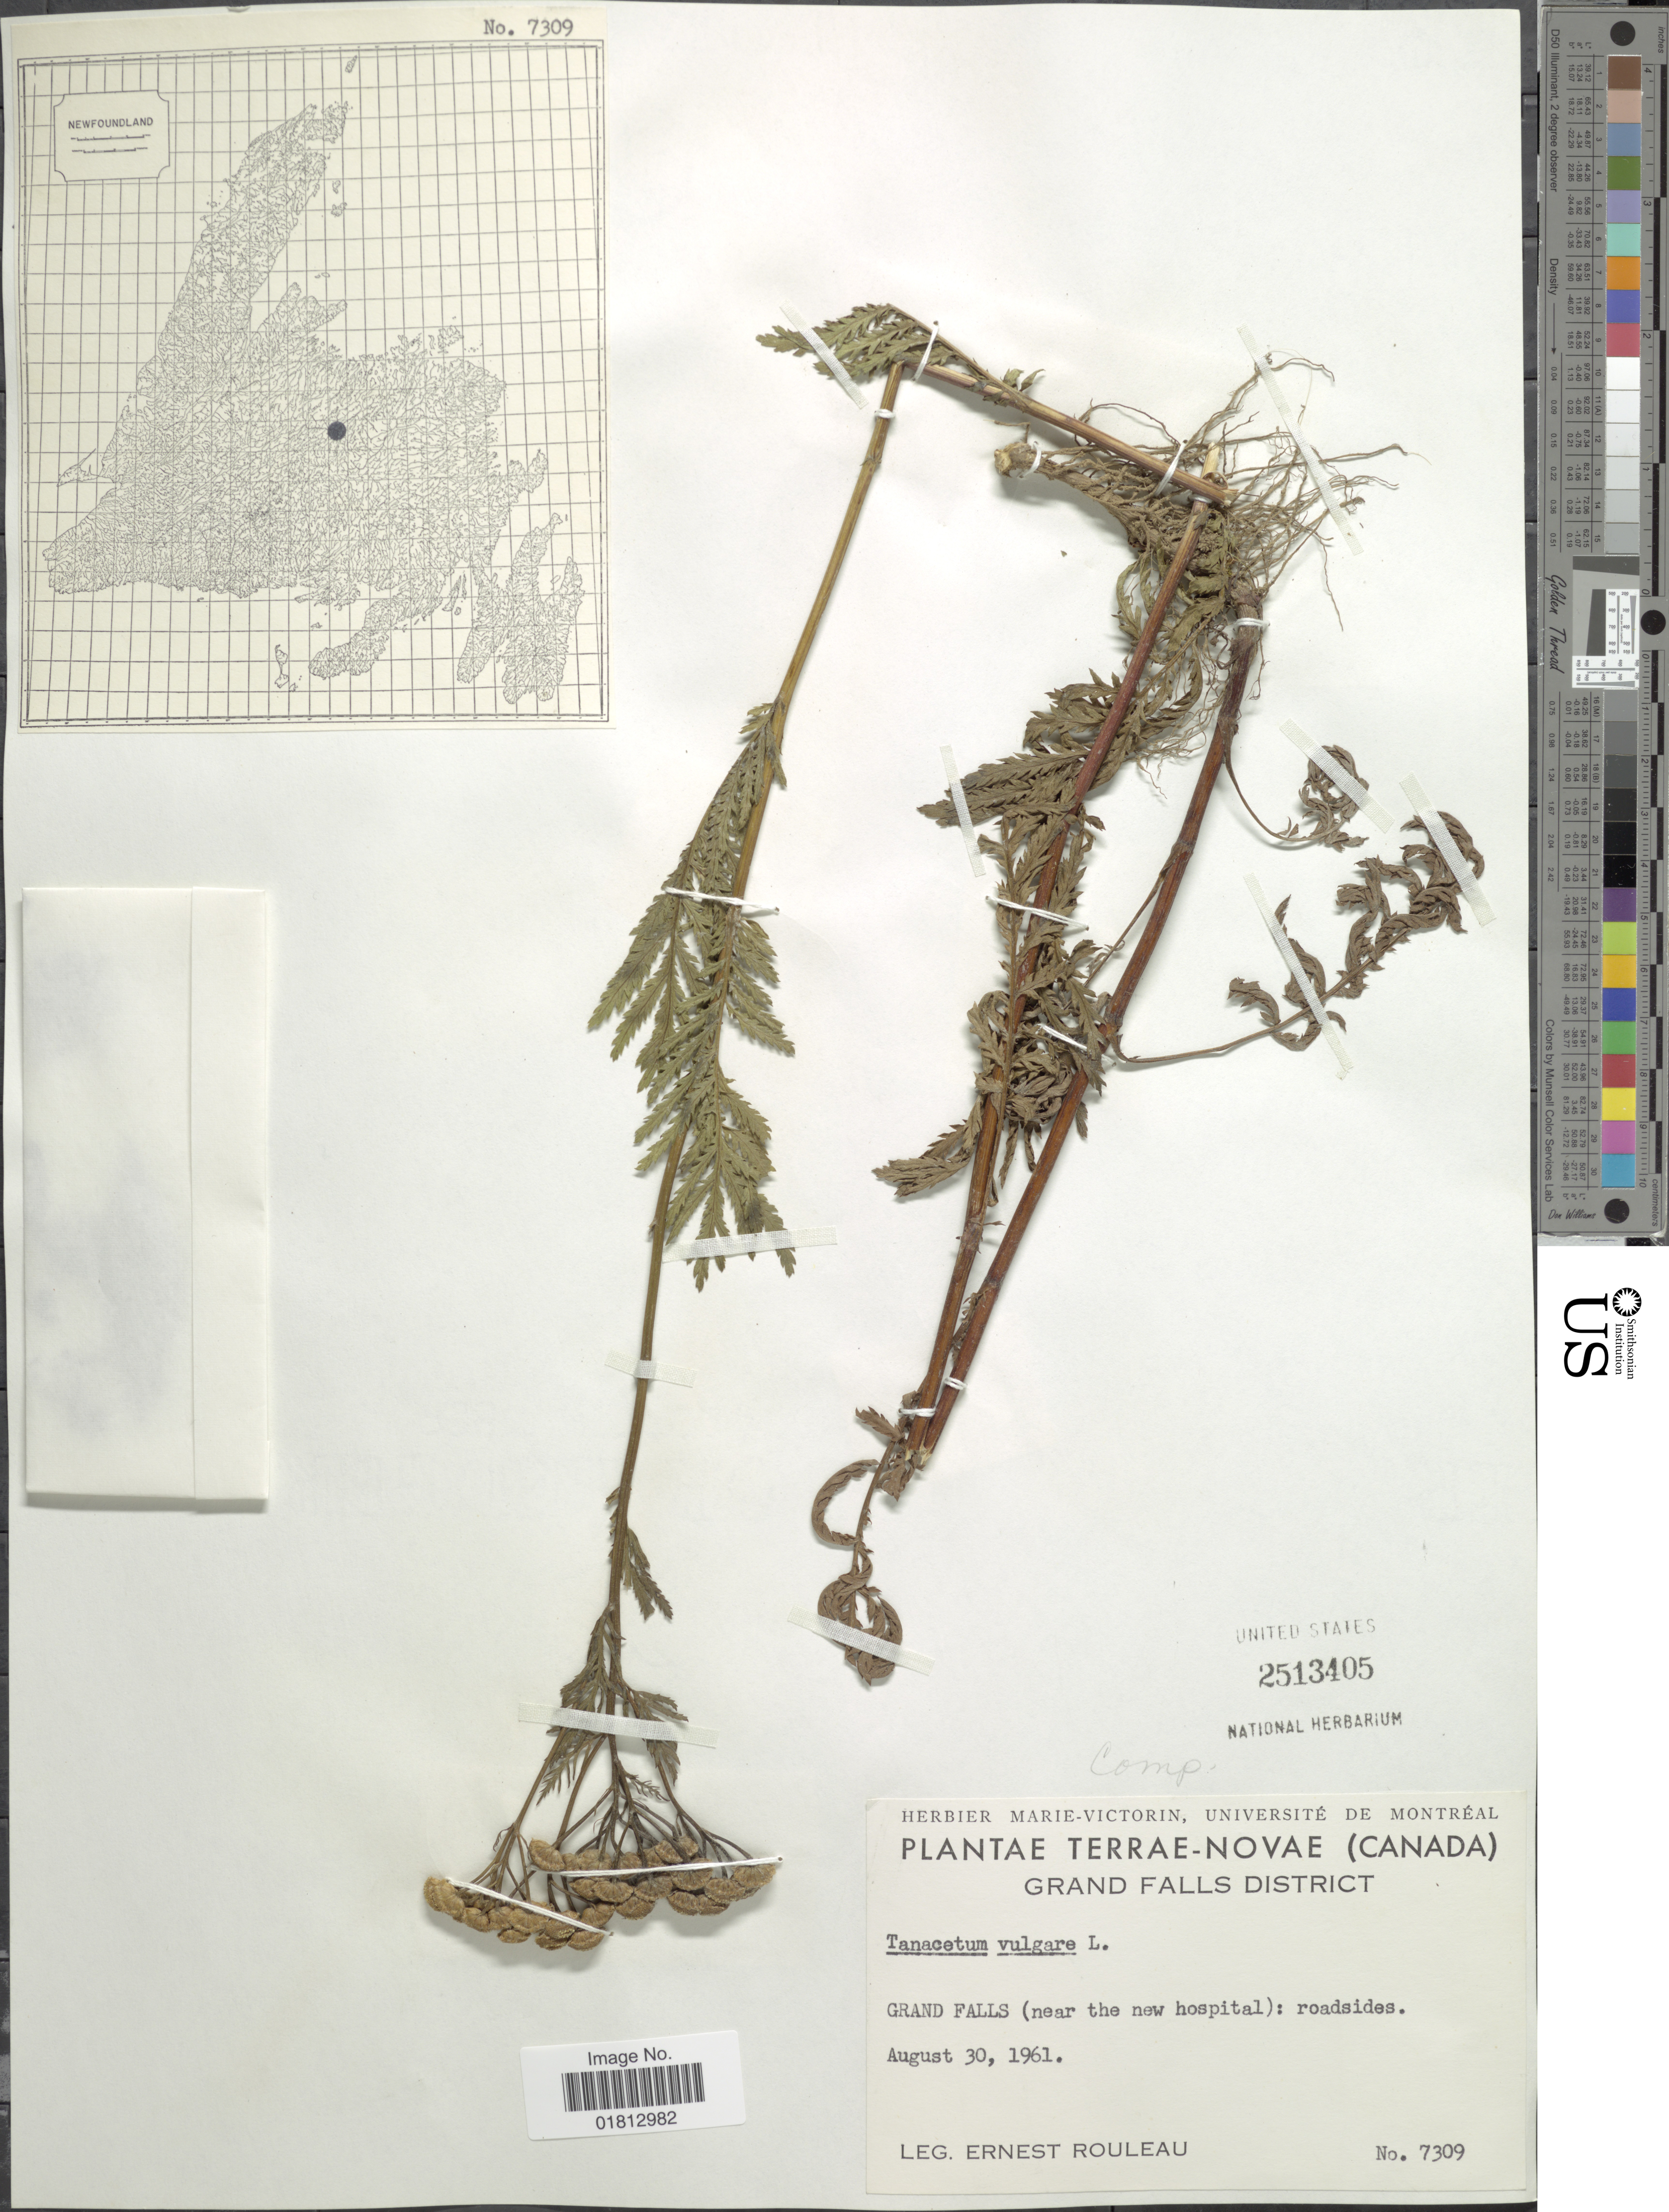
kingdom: Plantae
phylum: Tracheophyta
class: Magnoliopsida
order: Asterales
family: Asteraceae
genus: Tanacetum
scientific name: Tanacetum vulgare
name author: L.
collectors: E. Rouleau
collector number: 7309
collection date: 1961-08-30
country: Canada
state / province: Newfoundland and Labrador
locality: Terrae-Novae (Canada), Grand Falls District, Grand Falls (near the new hospital): Roadside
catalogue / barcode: US 2513405